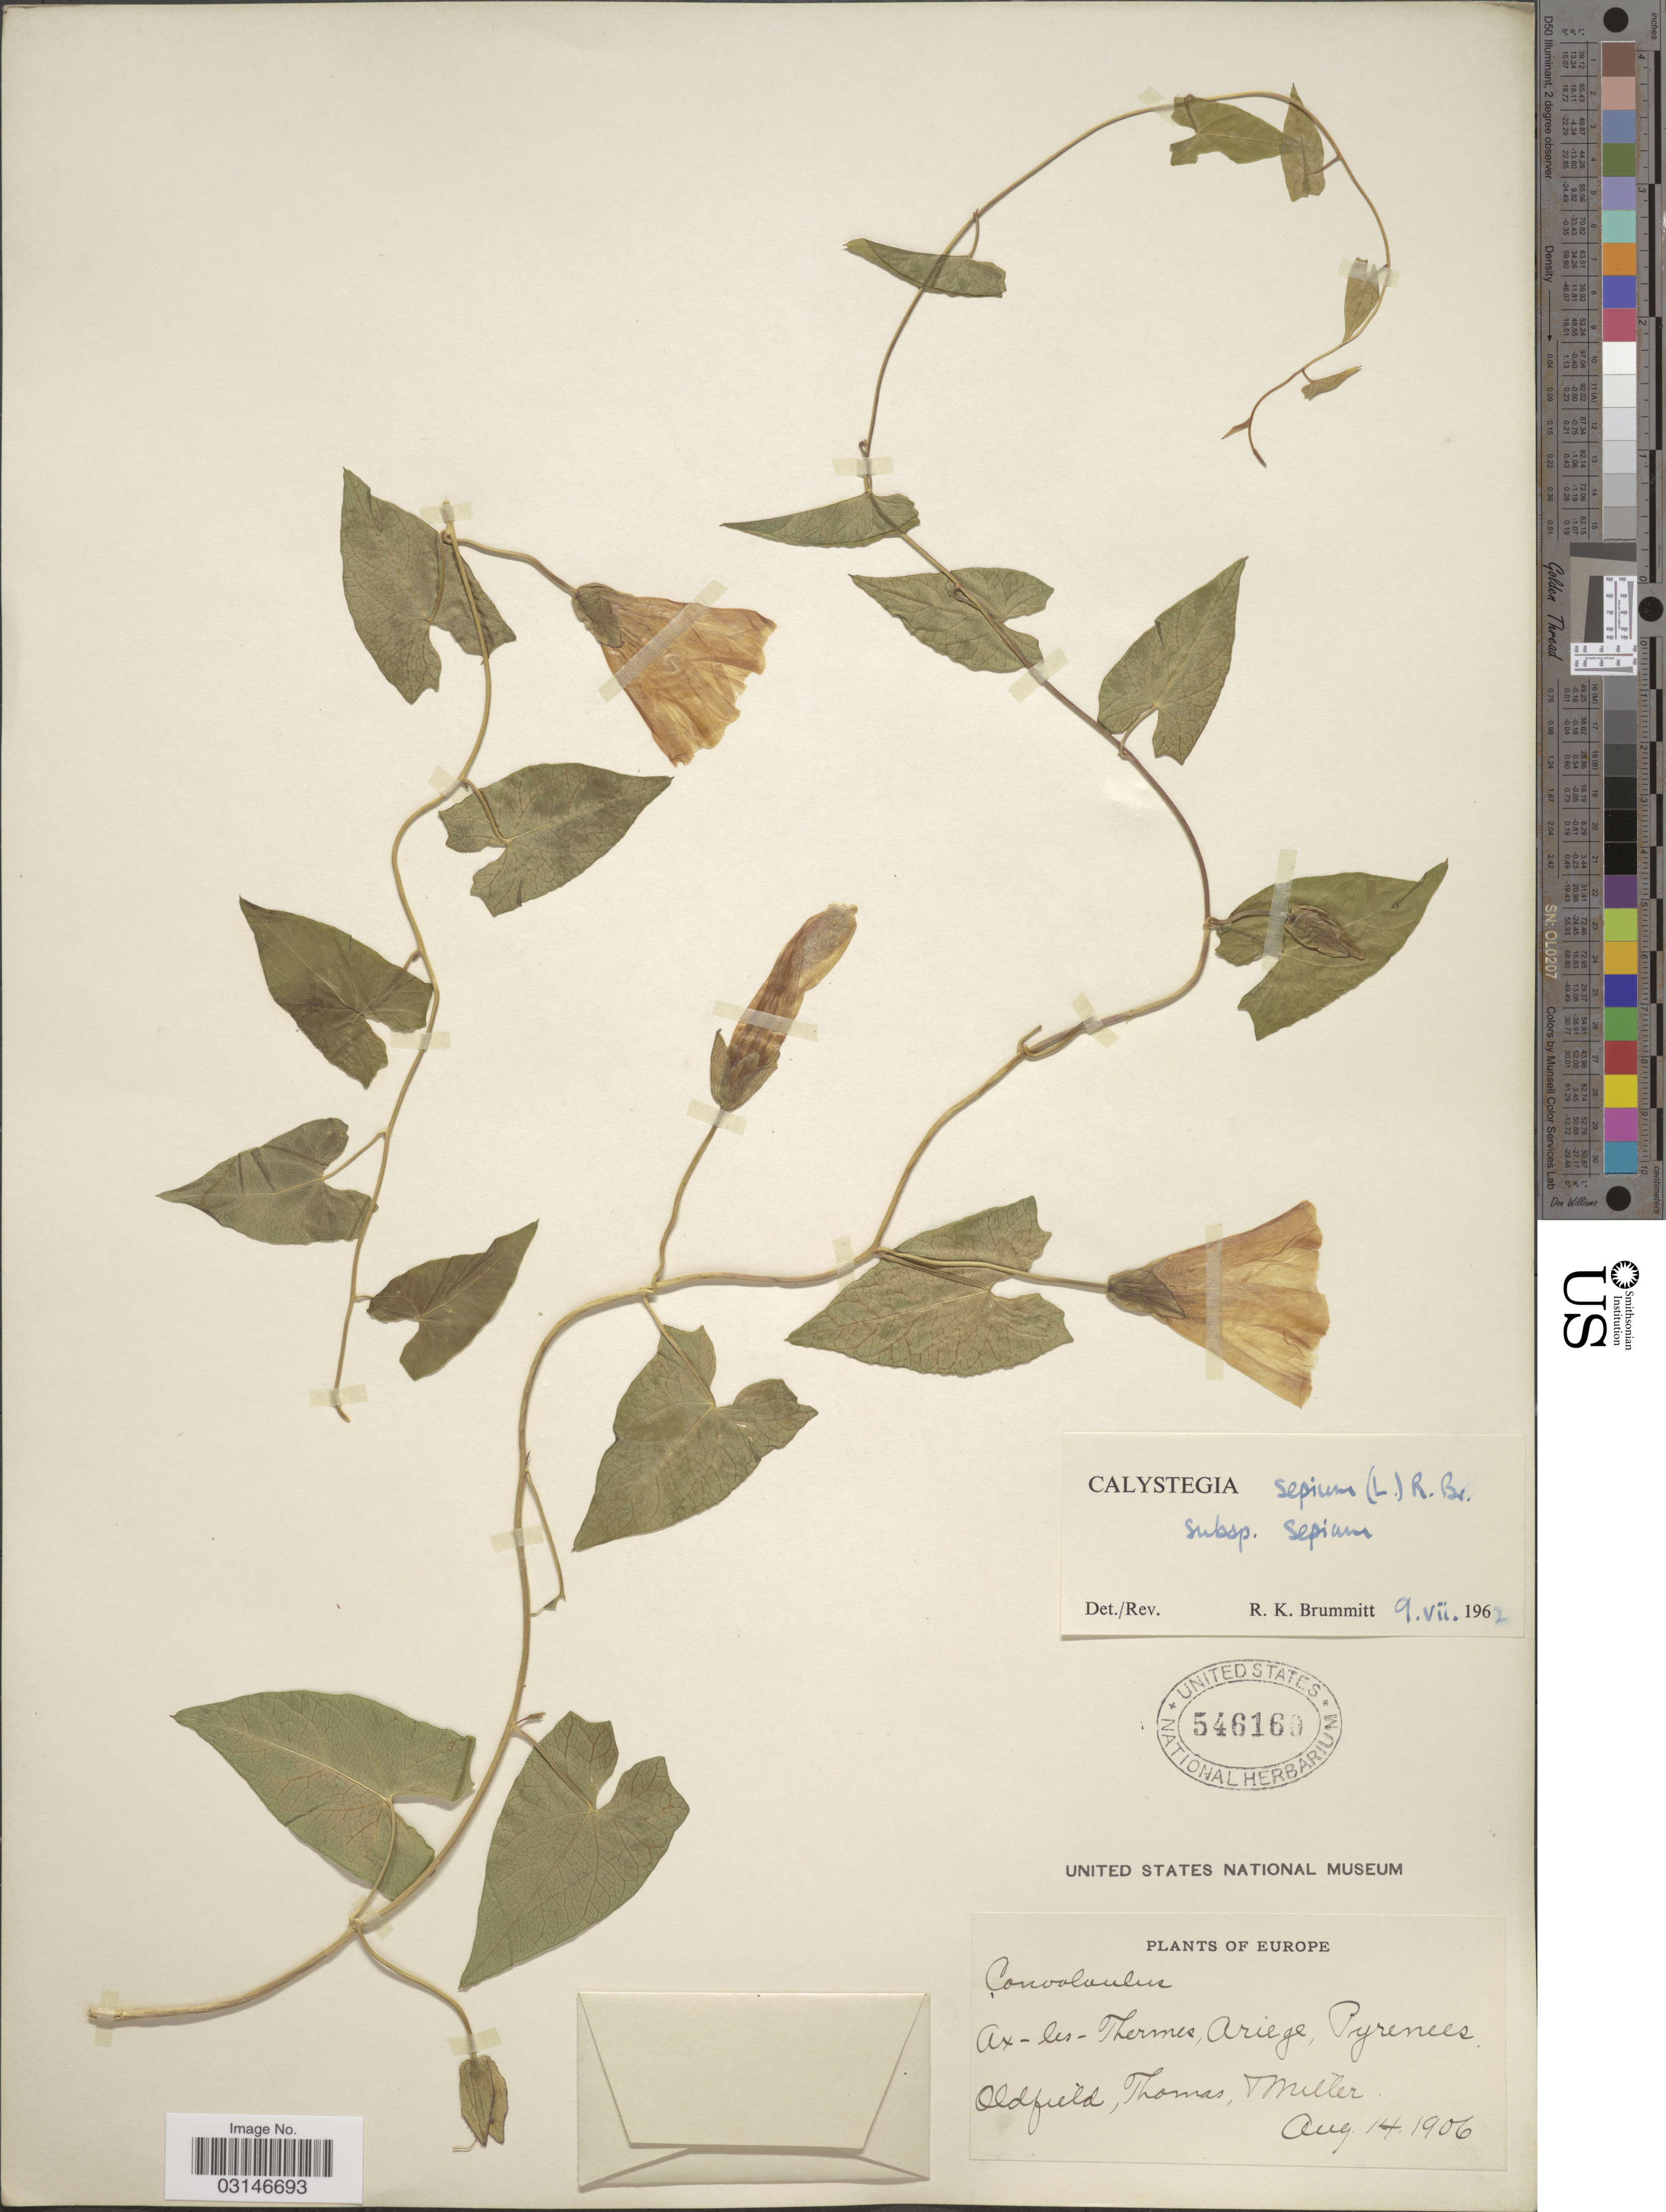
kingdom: Plantae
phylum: Tracheophyta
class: Magnoliopsida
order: Solanales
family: Convolvulaceae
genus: Calystegia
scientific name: Calystegia sepium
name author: (L.) R. Br.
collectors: Oldfield, -- Thomas & Miller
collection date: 1906-08-14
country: France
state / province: Occitanie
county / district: Ariège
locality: Ax-les-Thermes, Ariege, Pyrenees. Europe.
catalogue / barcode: US 546160